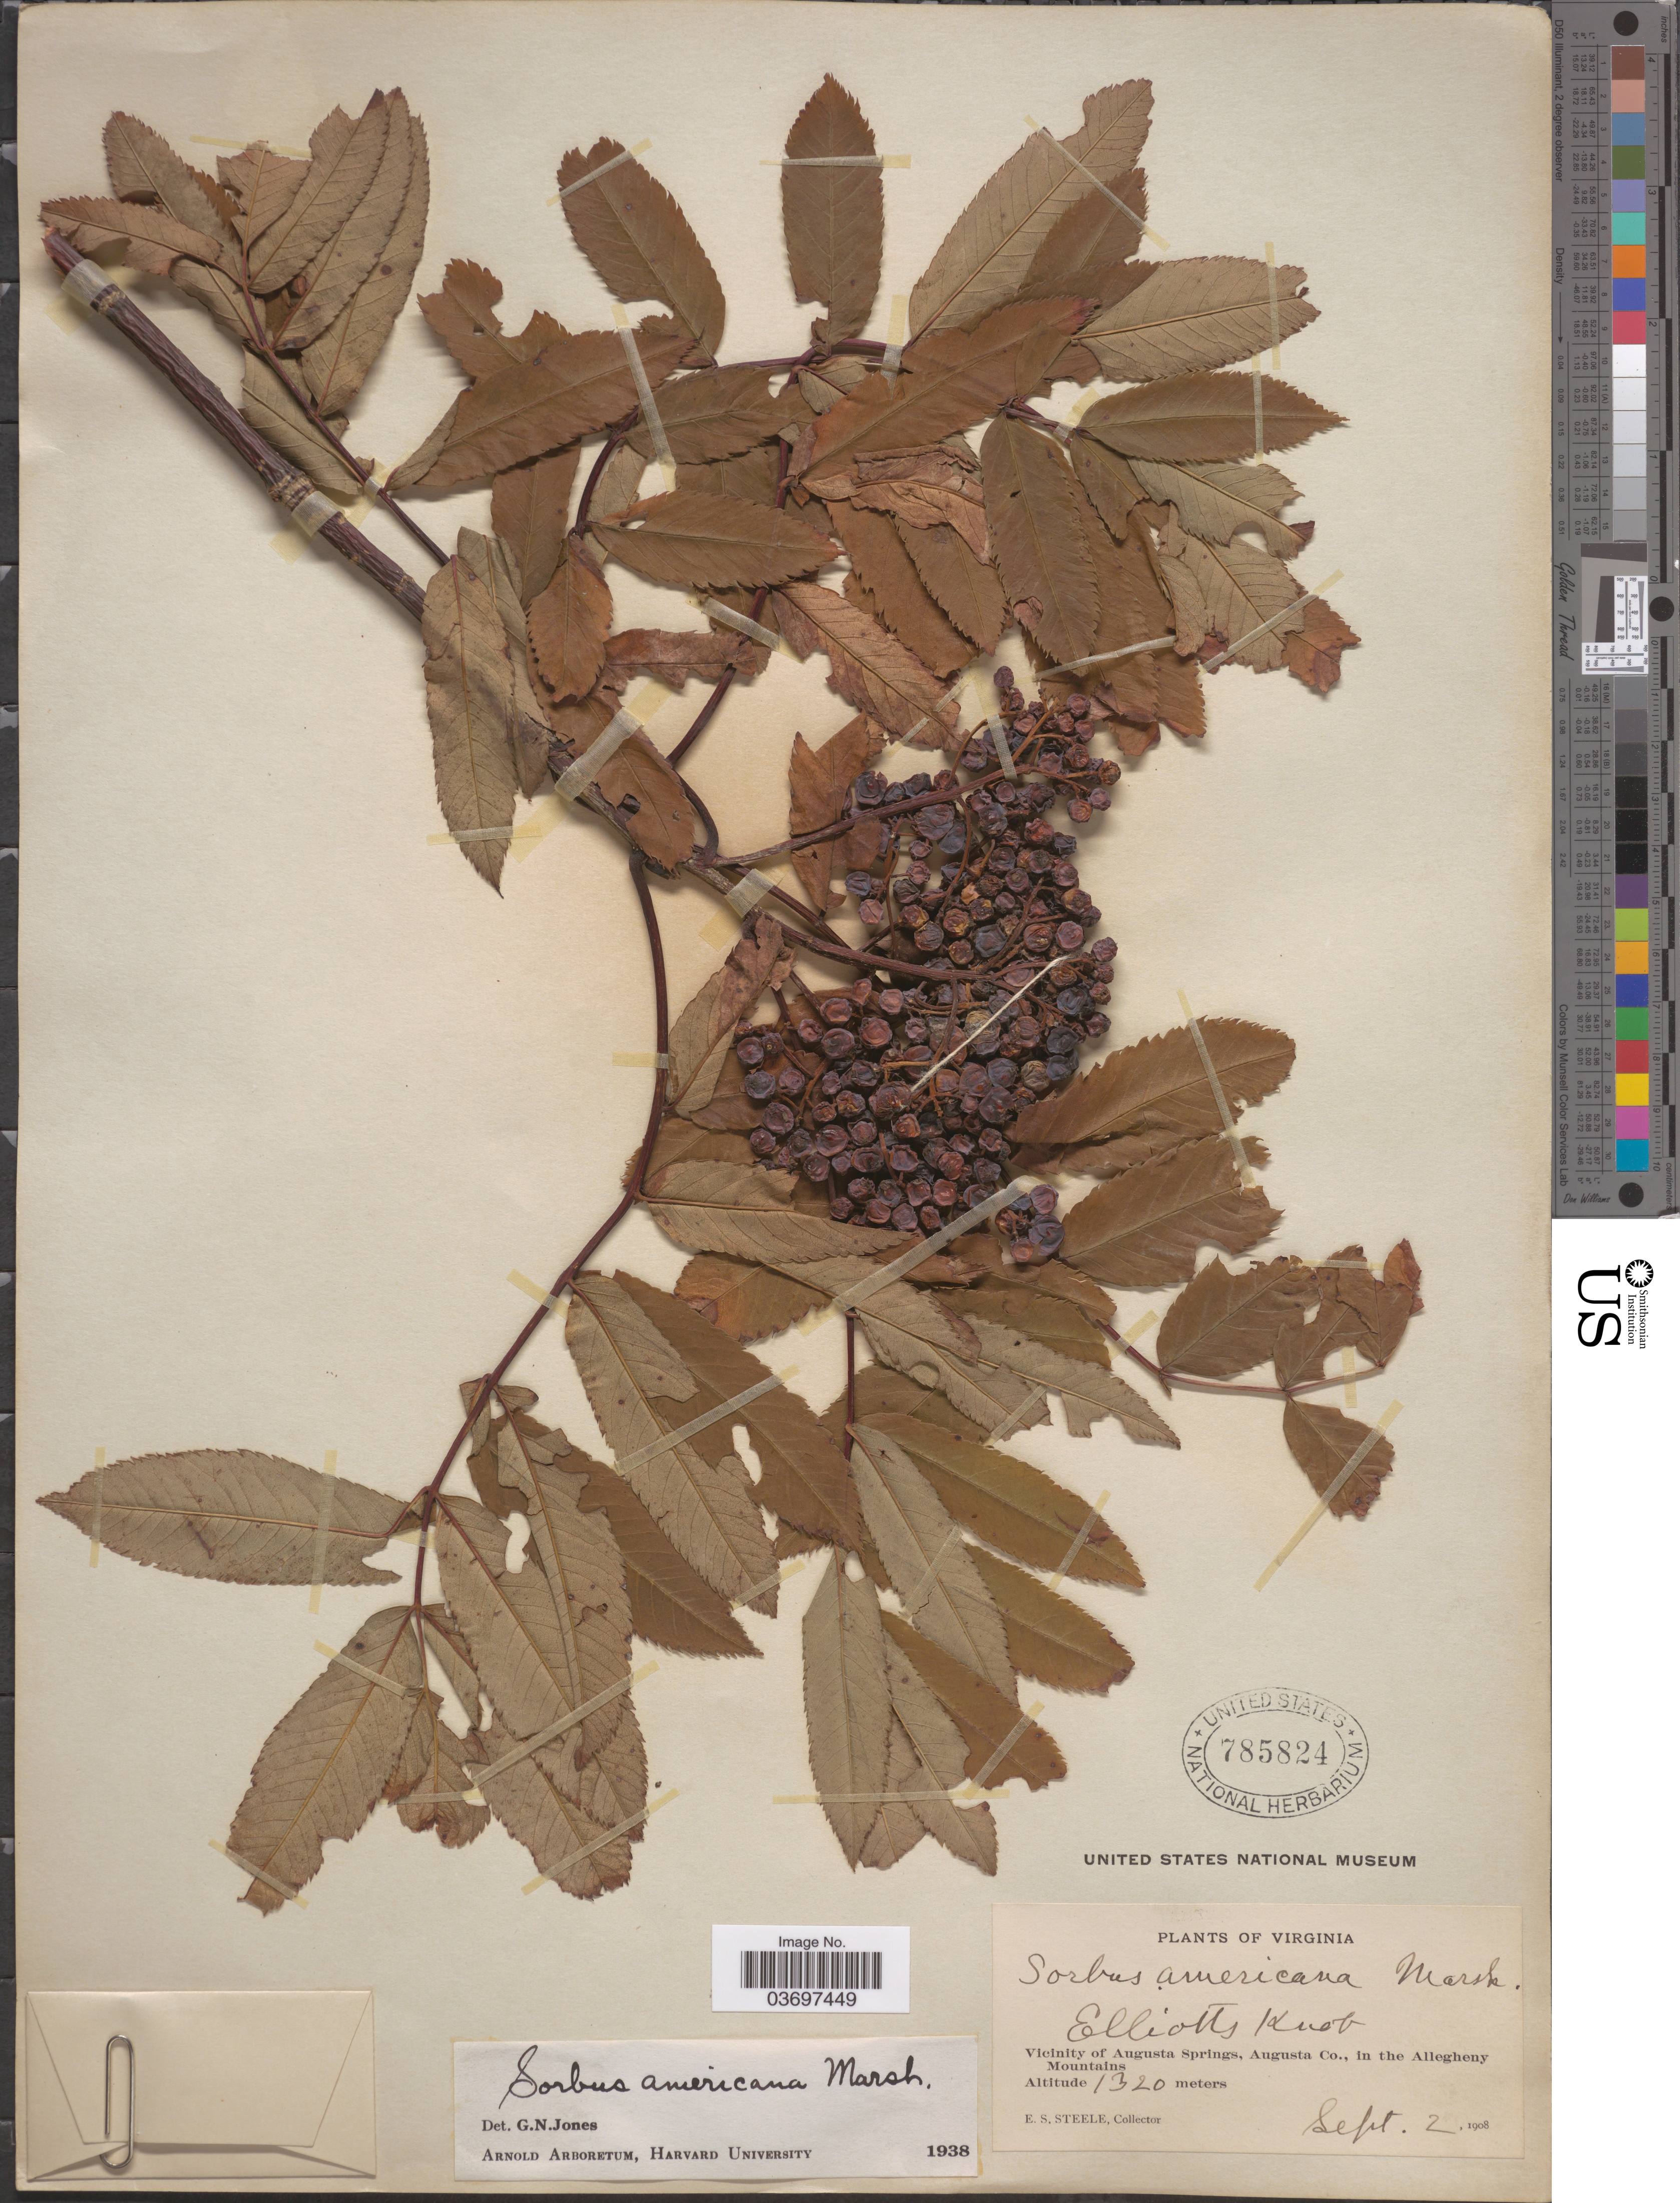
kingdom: Plantae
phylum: Tracheophyta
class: Magnoliopsida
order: Rosales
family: Rosaceae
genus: Sorbus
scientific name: Sorbus americana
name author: Marshall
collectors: E. Steele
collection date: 1908-09-02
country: United States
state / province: Virginia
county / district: Augusta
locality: Elliotts Knob. Vicinity of Augusta Springs, Augusta Co., in the Allegheny Mountains.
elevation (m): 1320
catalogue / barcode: US 785824